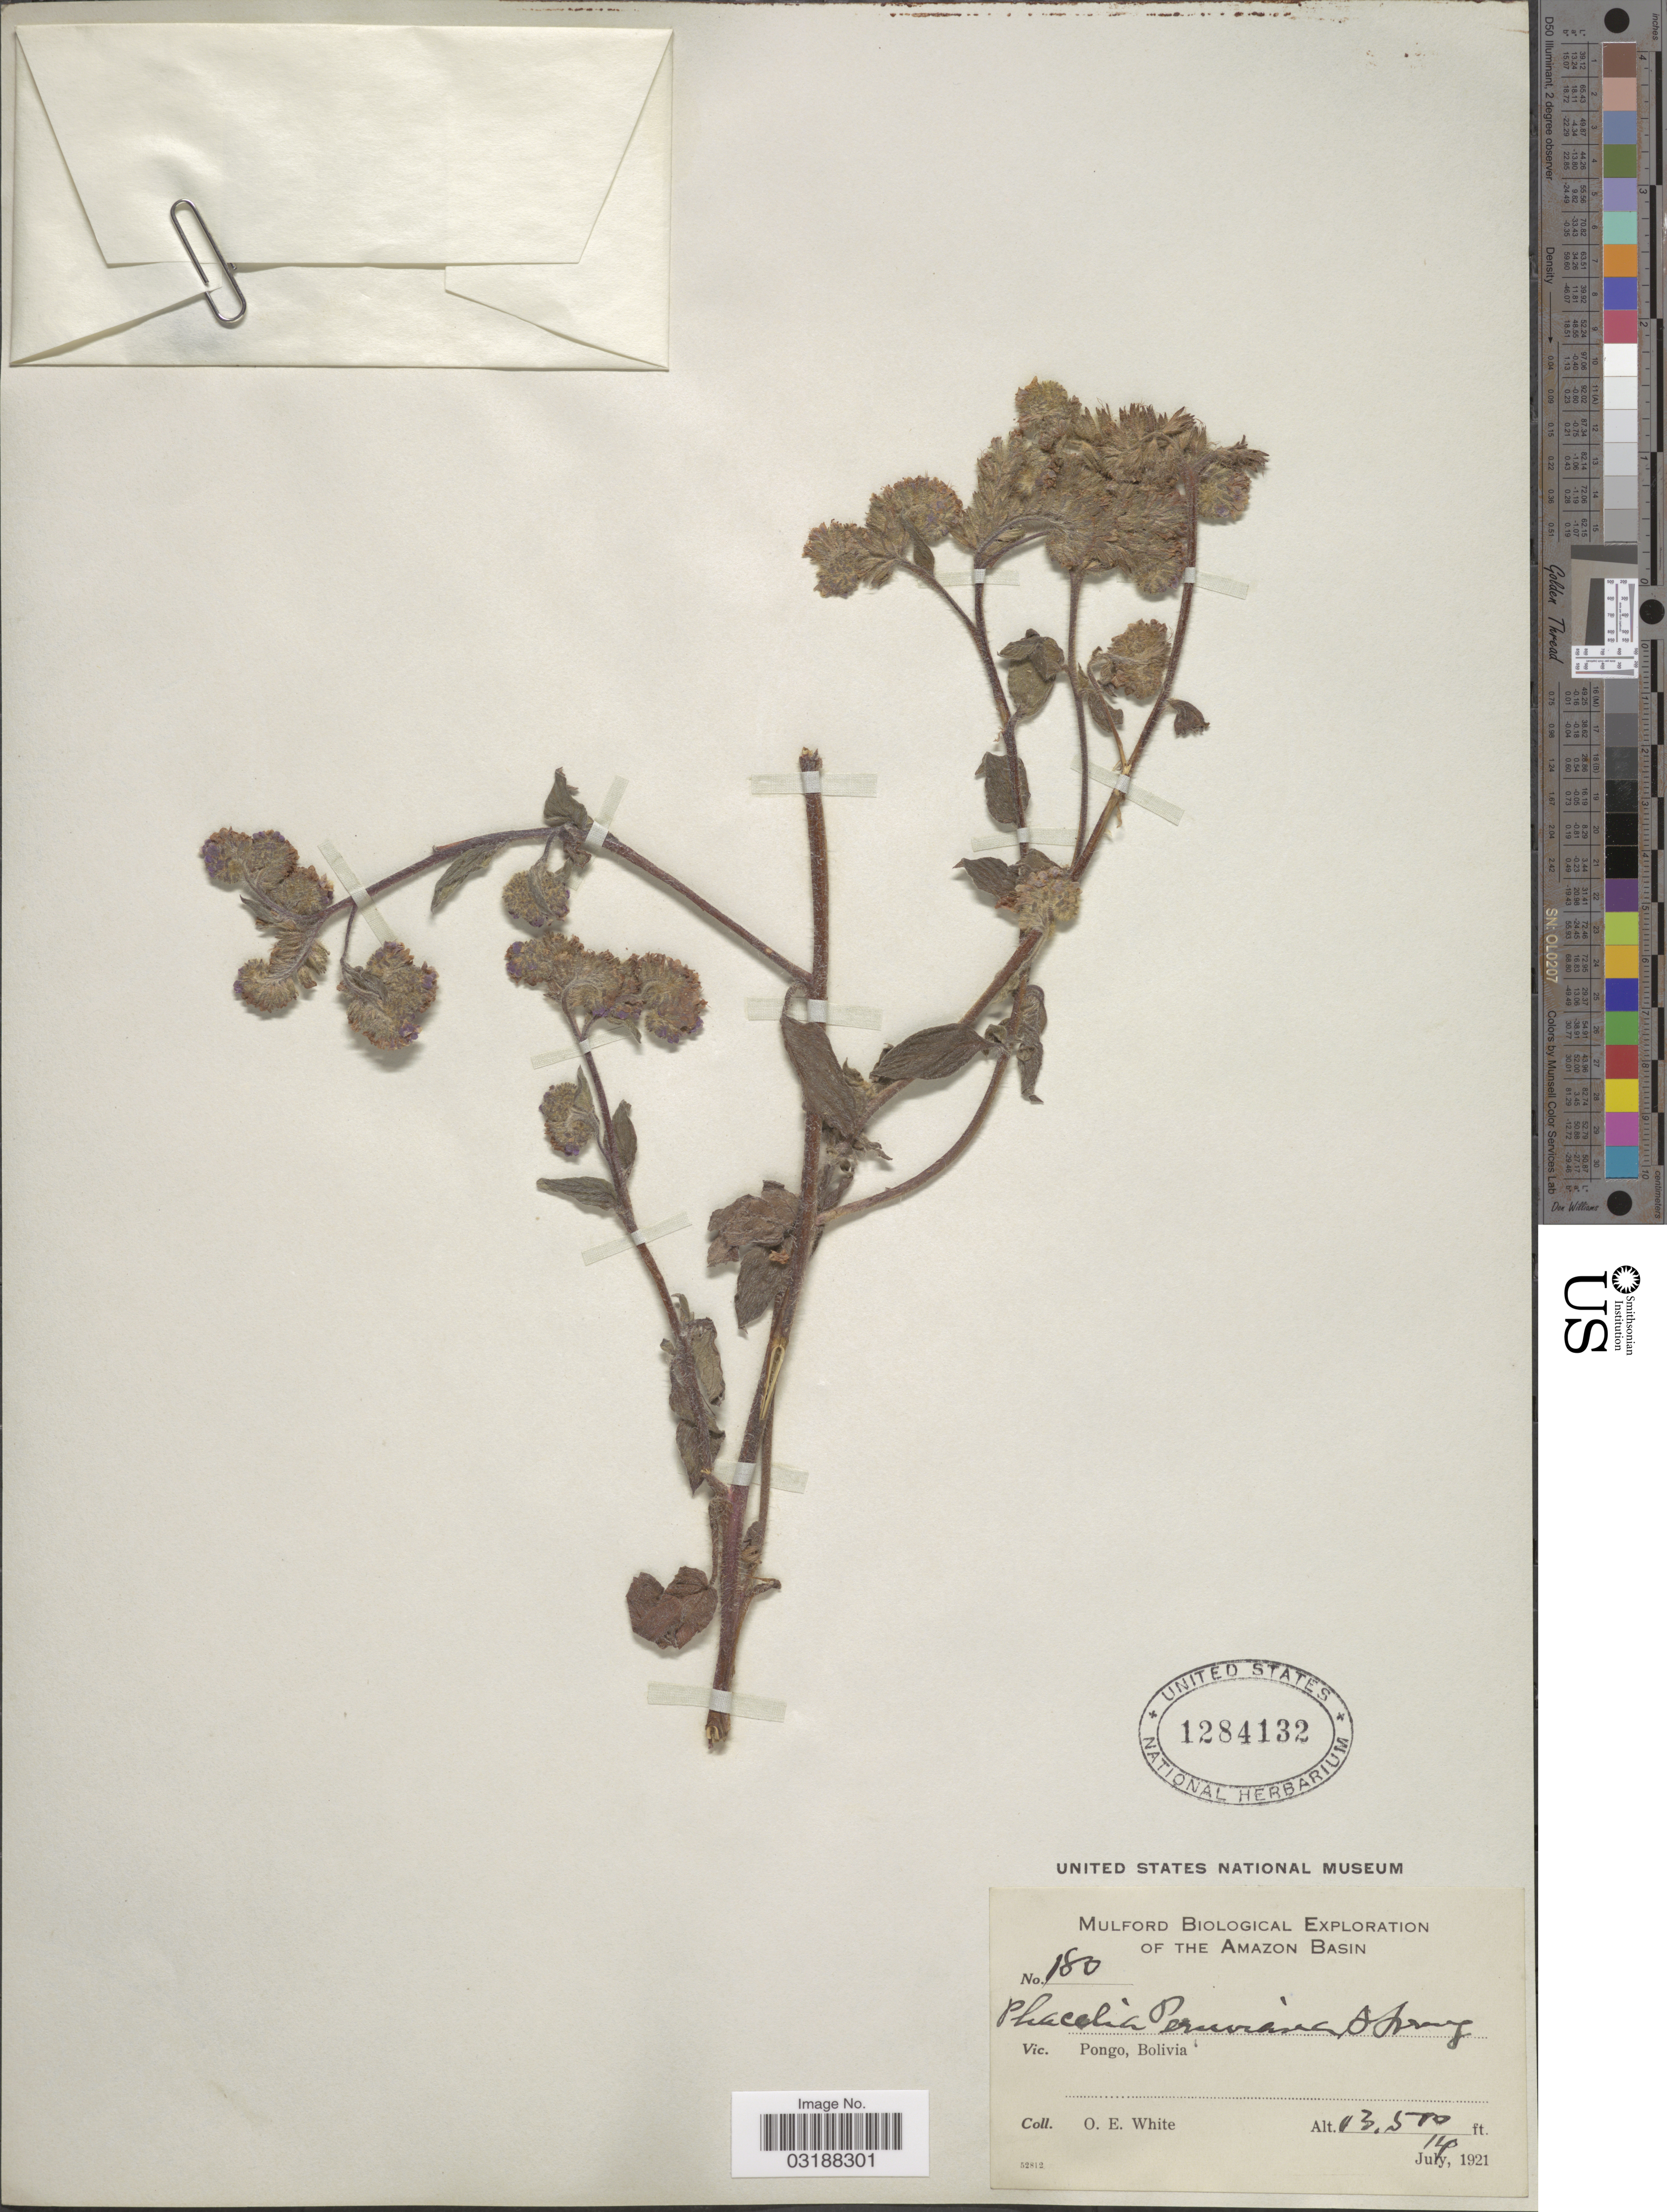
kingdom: Plantae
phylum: Tracheophyta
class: Magnoliopsida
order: Boraginales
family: Hydrophyllaceae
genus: Phacelia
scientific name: Phacelia peruviana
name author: Spreng.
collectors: O. E. White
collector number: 180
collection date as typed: July 14, 1921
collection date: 1921-07-14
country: Bolivia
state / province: La Paz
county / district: Inquisivi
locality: Pongo de Quime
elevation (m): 4115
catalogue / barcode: US 1284132